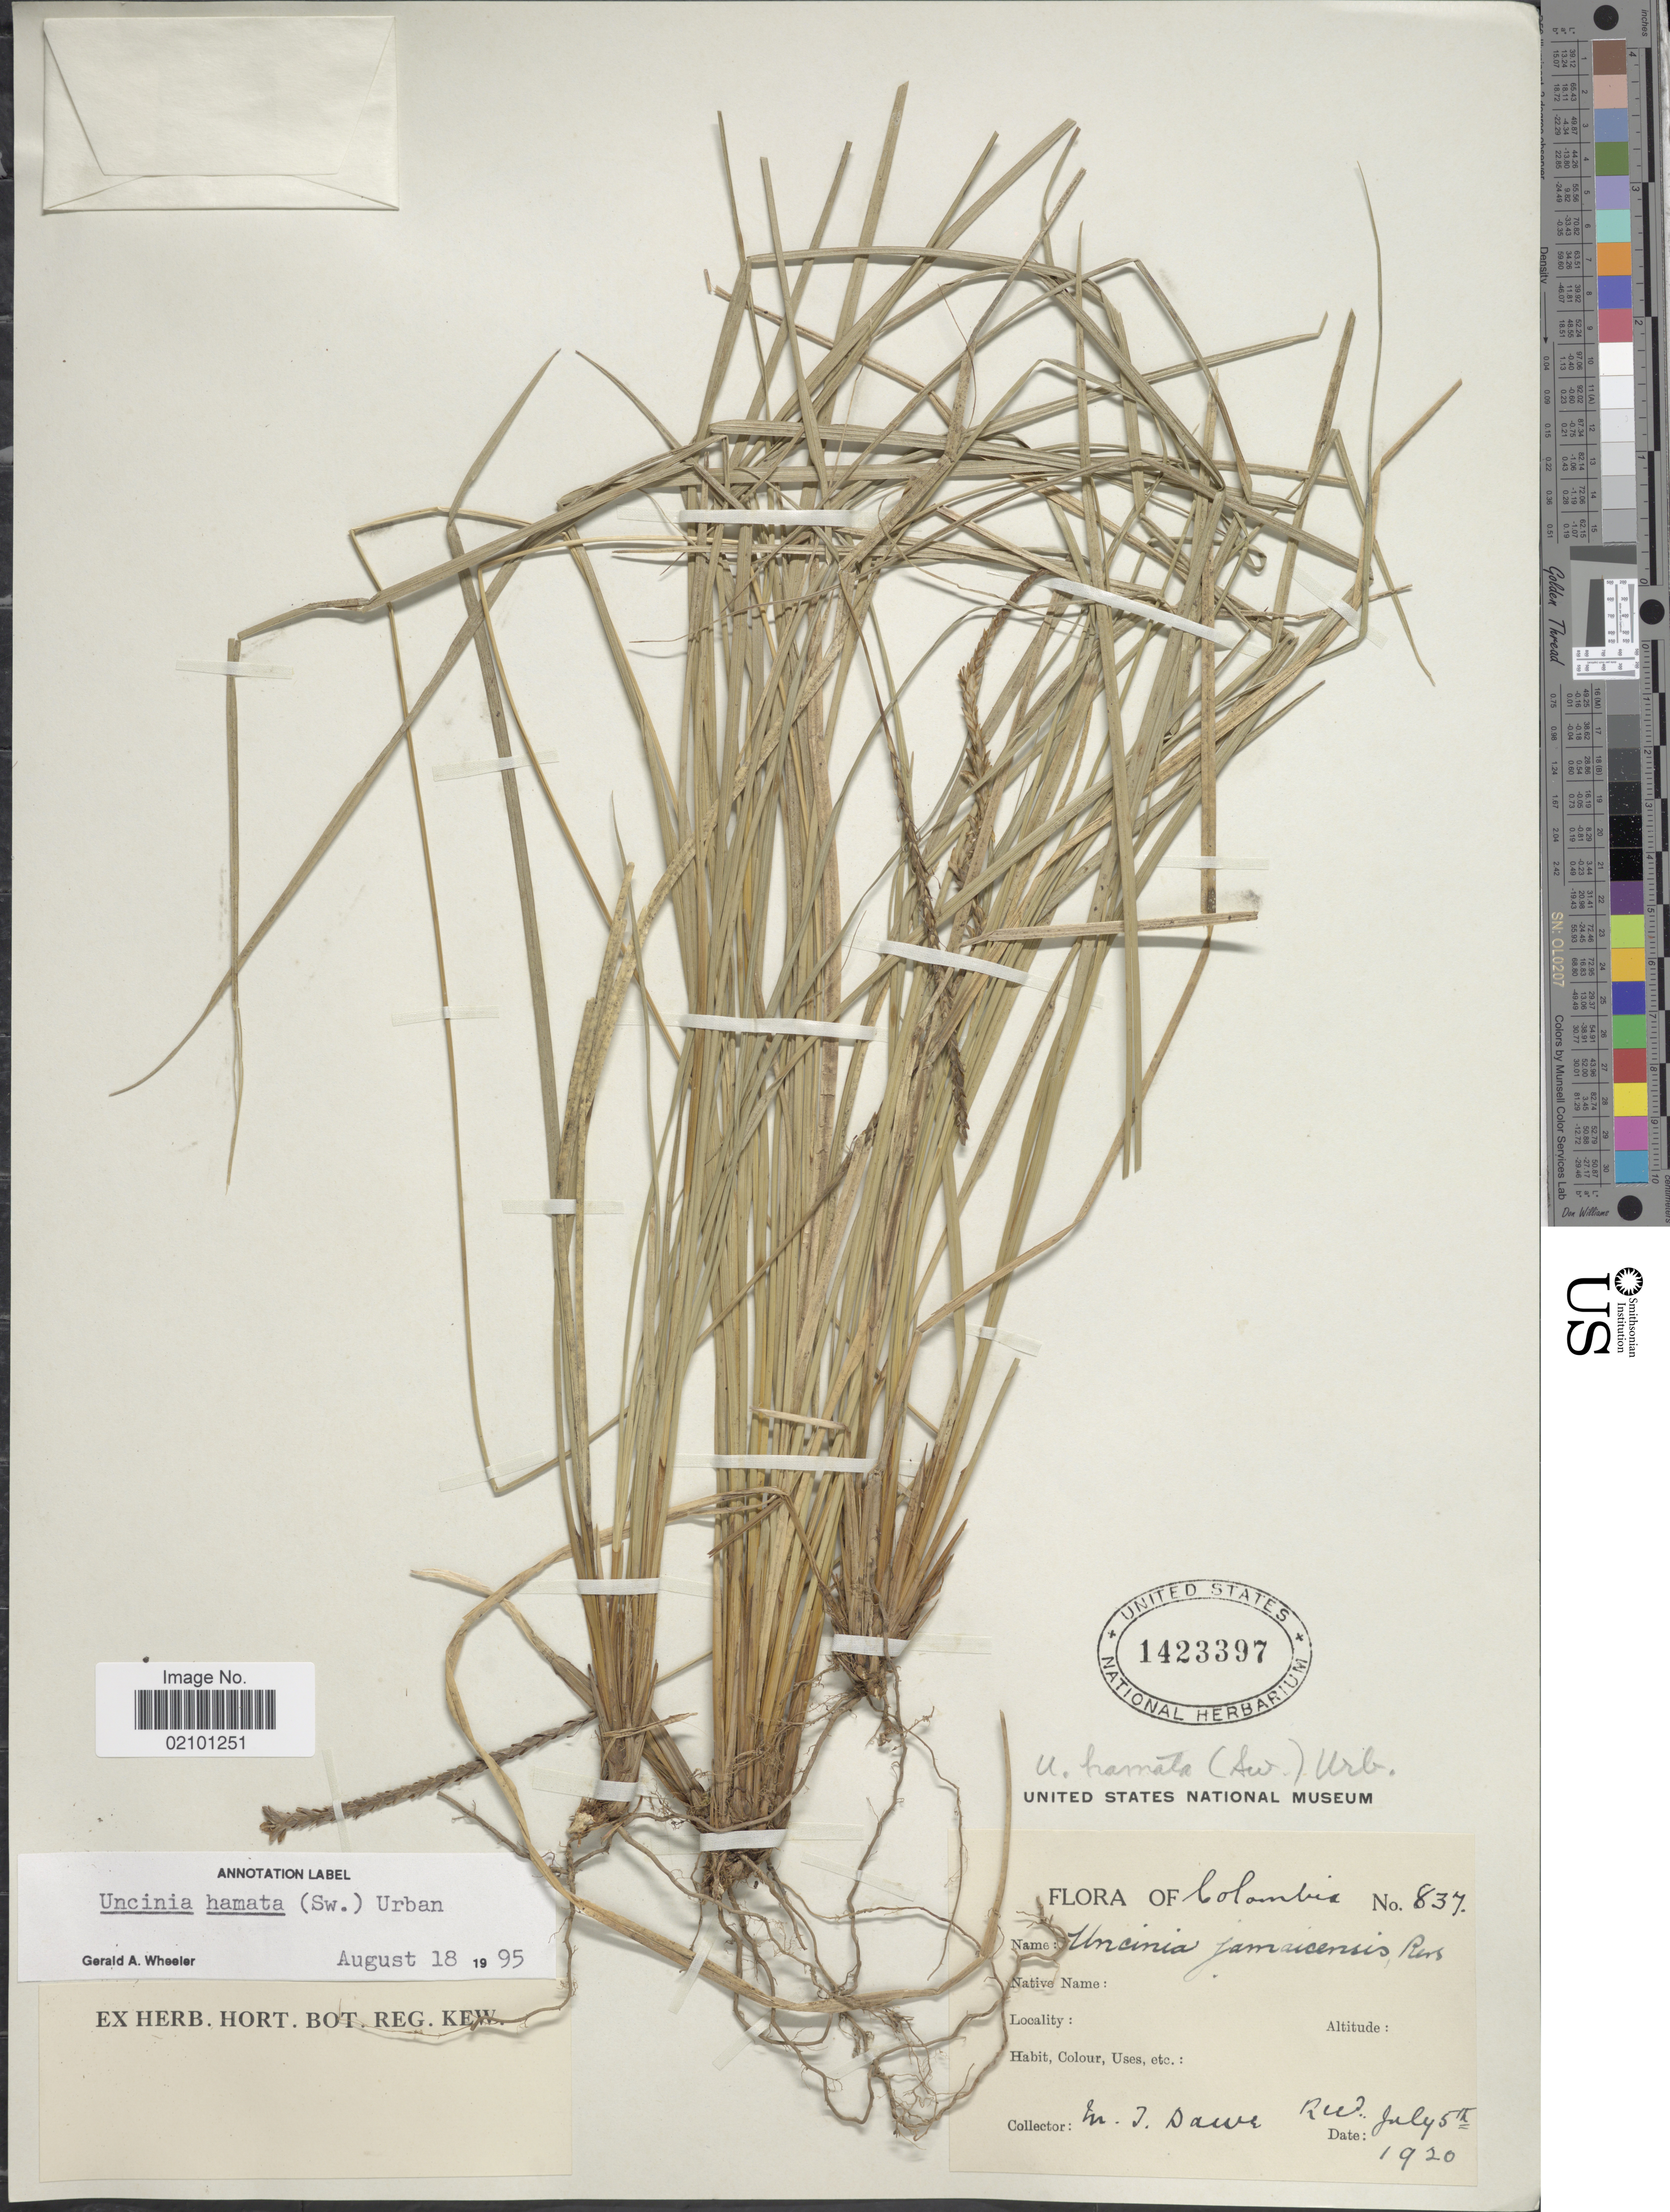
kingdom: Plantae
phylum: Tracheophyta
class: Liliopsida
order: Poales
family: Cyperaceae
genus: Carex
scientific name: Carex hamata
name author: Sw.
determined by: Strong, M. T., (US), Smithsonian Institution - National Museum of Natural History (UNITED STATES)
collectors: M. T. Dawe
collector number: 837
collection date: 1920-07-05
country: Colombia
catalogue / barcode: US 1423397